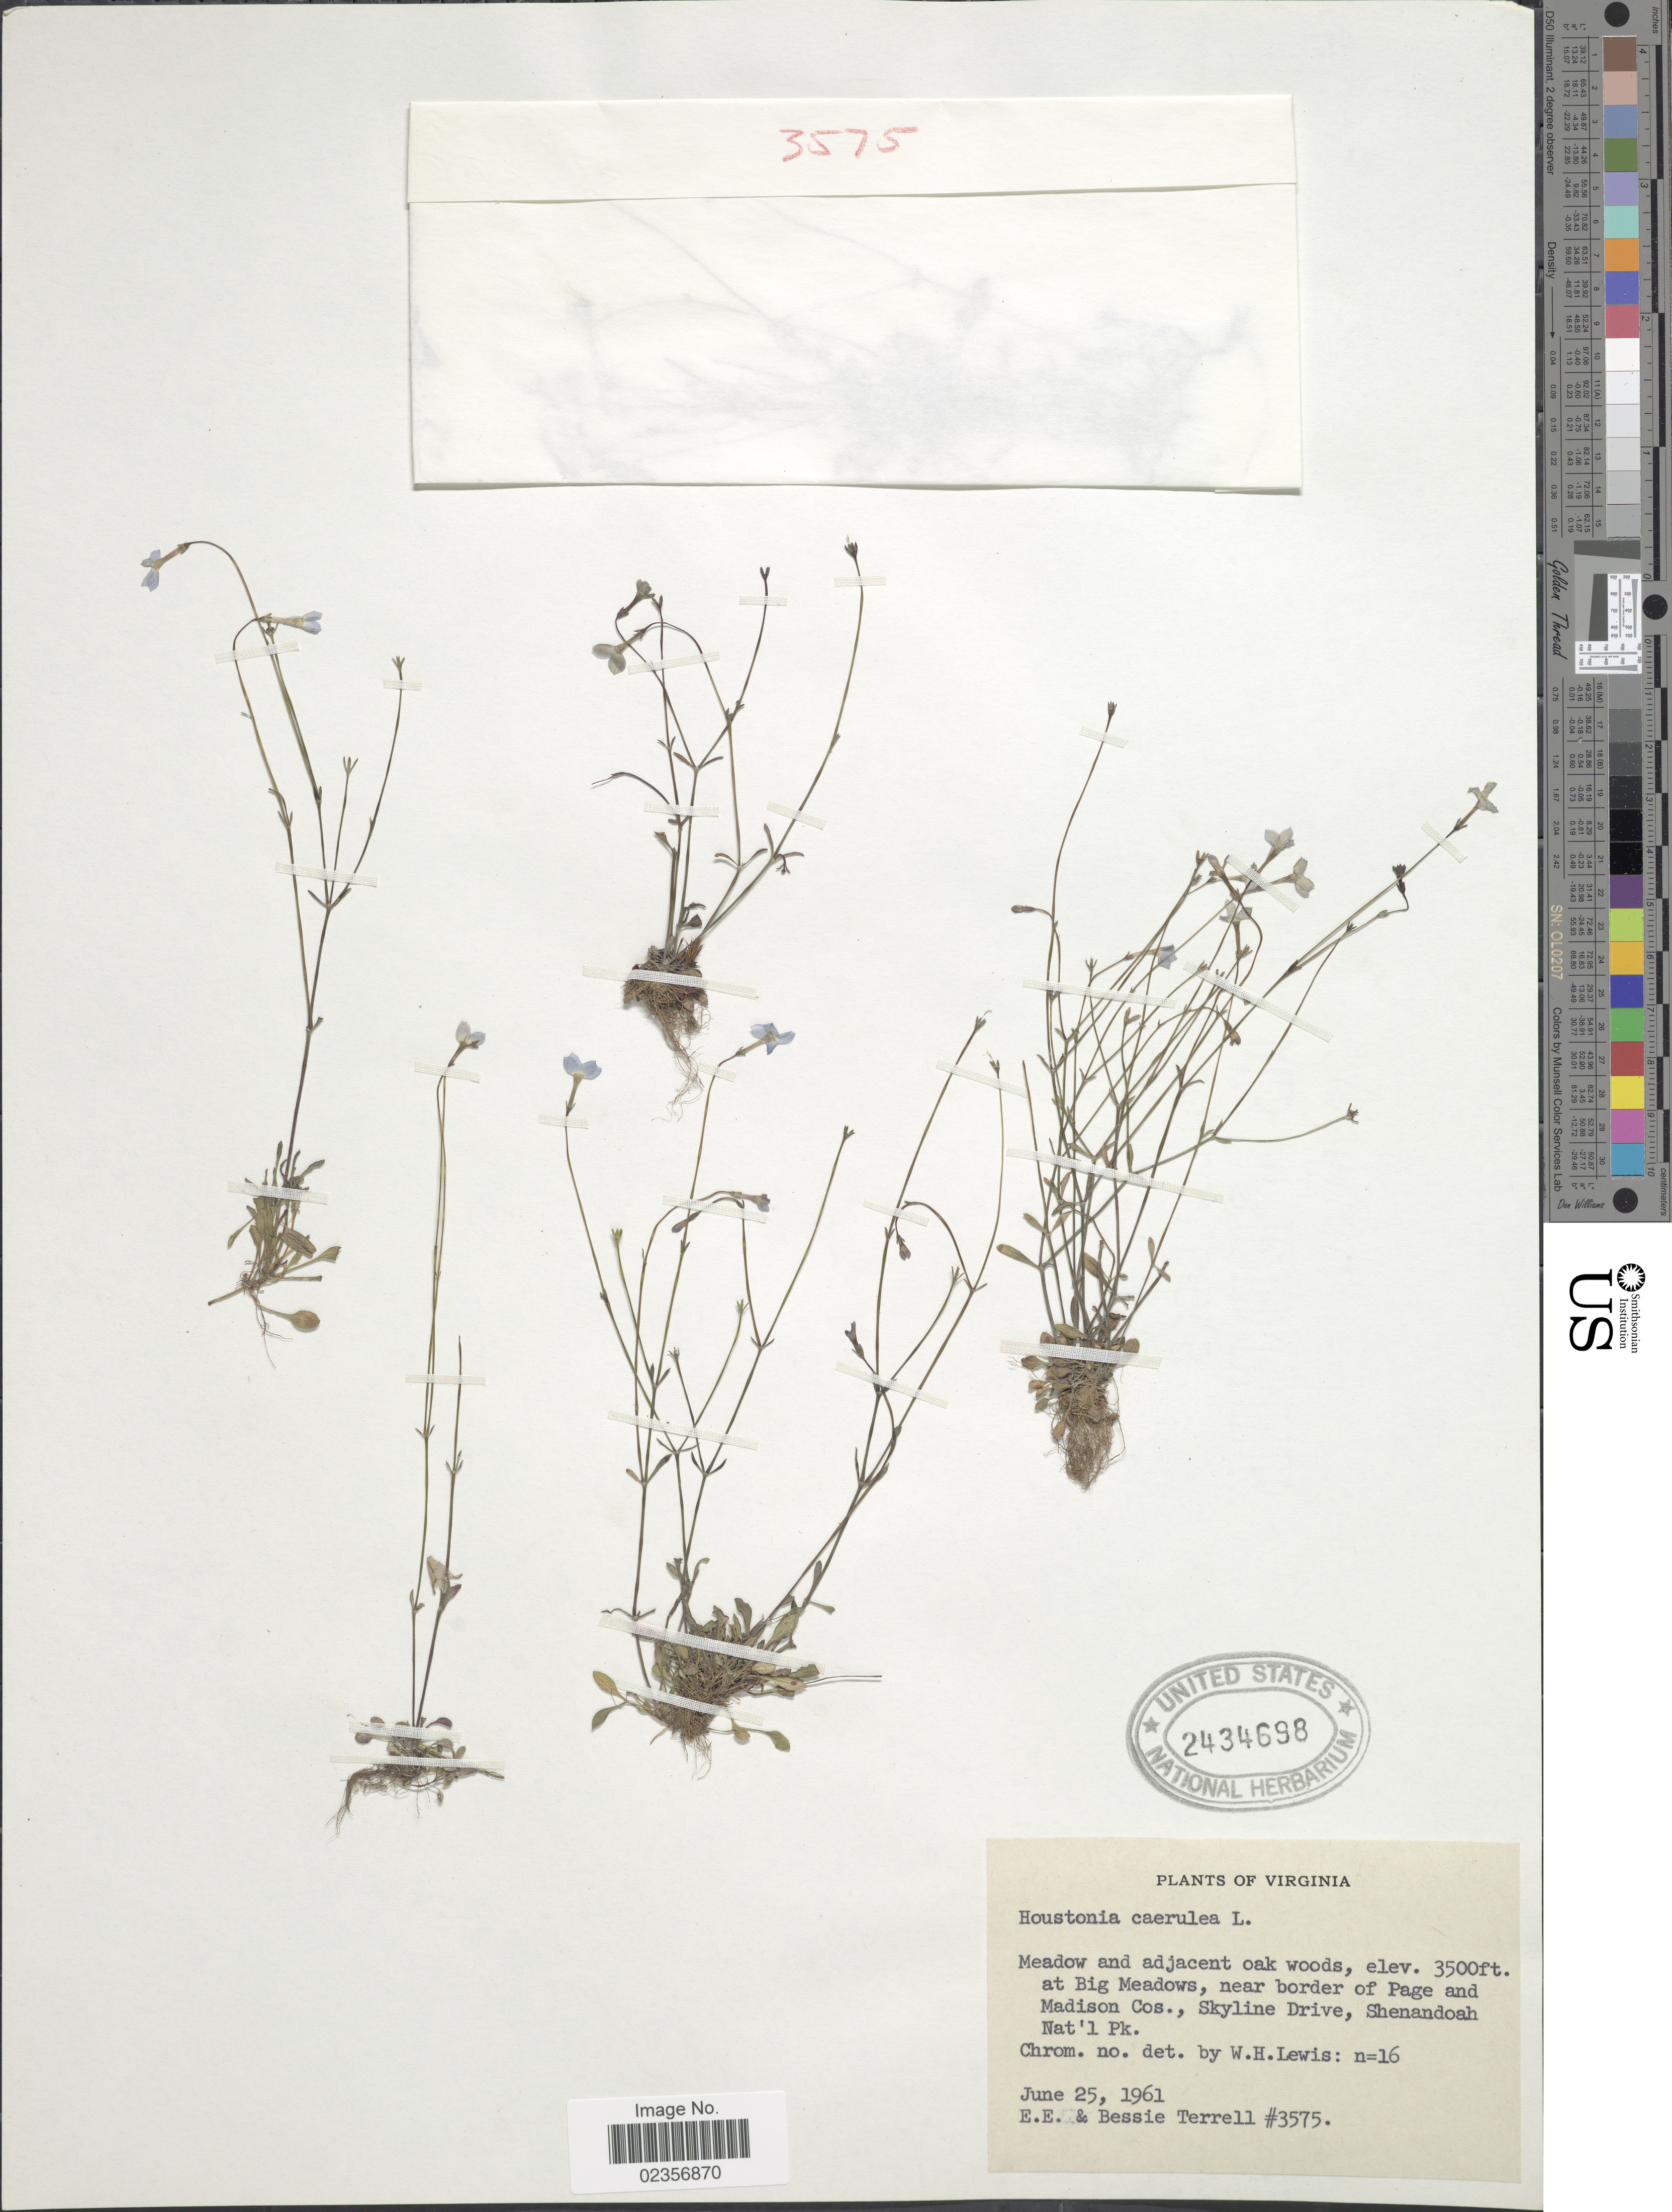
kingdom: Plantae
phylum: Tracheophyta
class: Magnoliopsida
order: Gentianales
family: Rubiaceae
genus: Houstonia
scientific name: Houstonia caerulea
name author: L.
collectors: E. E. Terrell & B. Terrell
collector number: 3575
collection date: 1961-06-25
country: United States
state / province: Virginia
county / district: Madison / Page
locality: Meadow and adjacent oak woods, at Big Meadows, near border of Page and Madison Cos., Skyline Drive, Shenandoah Nat'l Pk.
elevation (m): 1067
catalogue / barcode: US 2434698